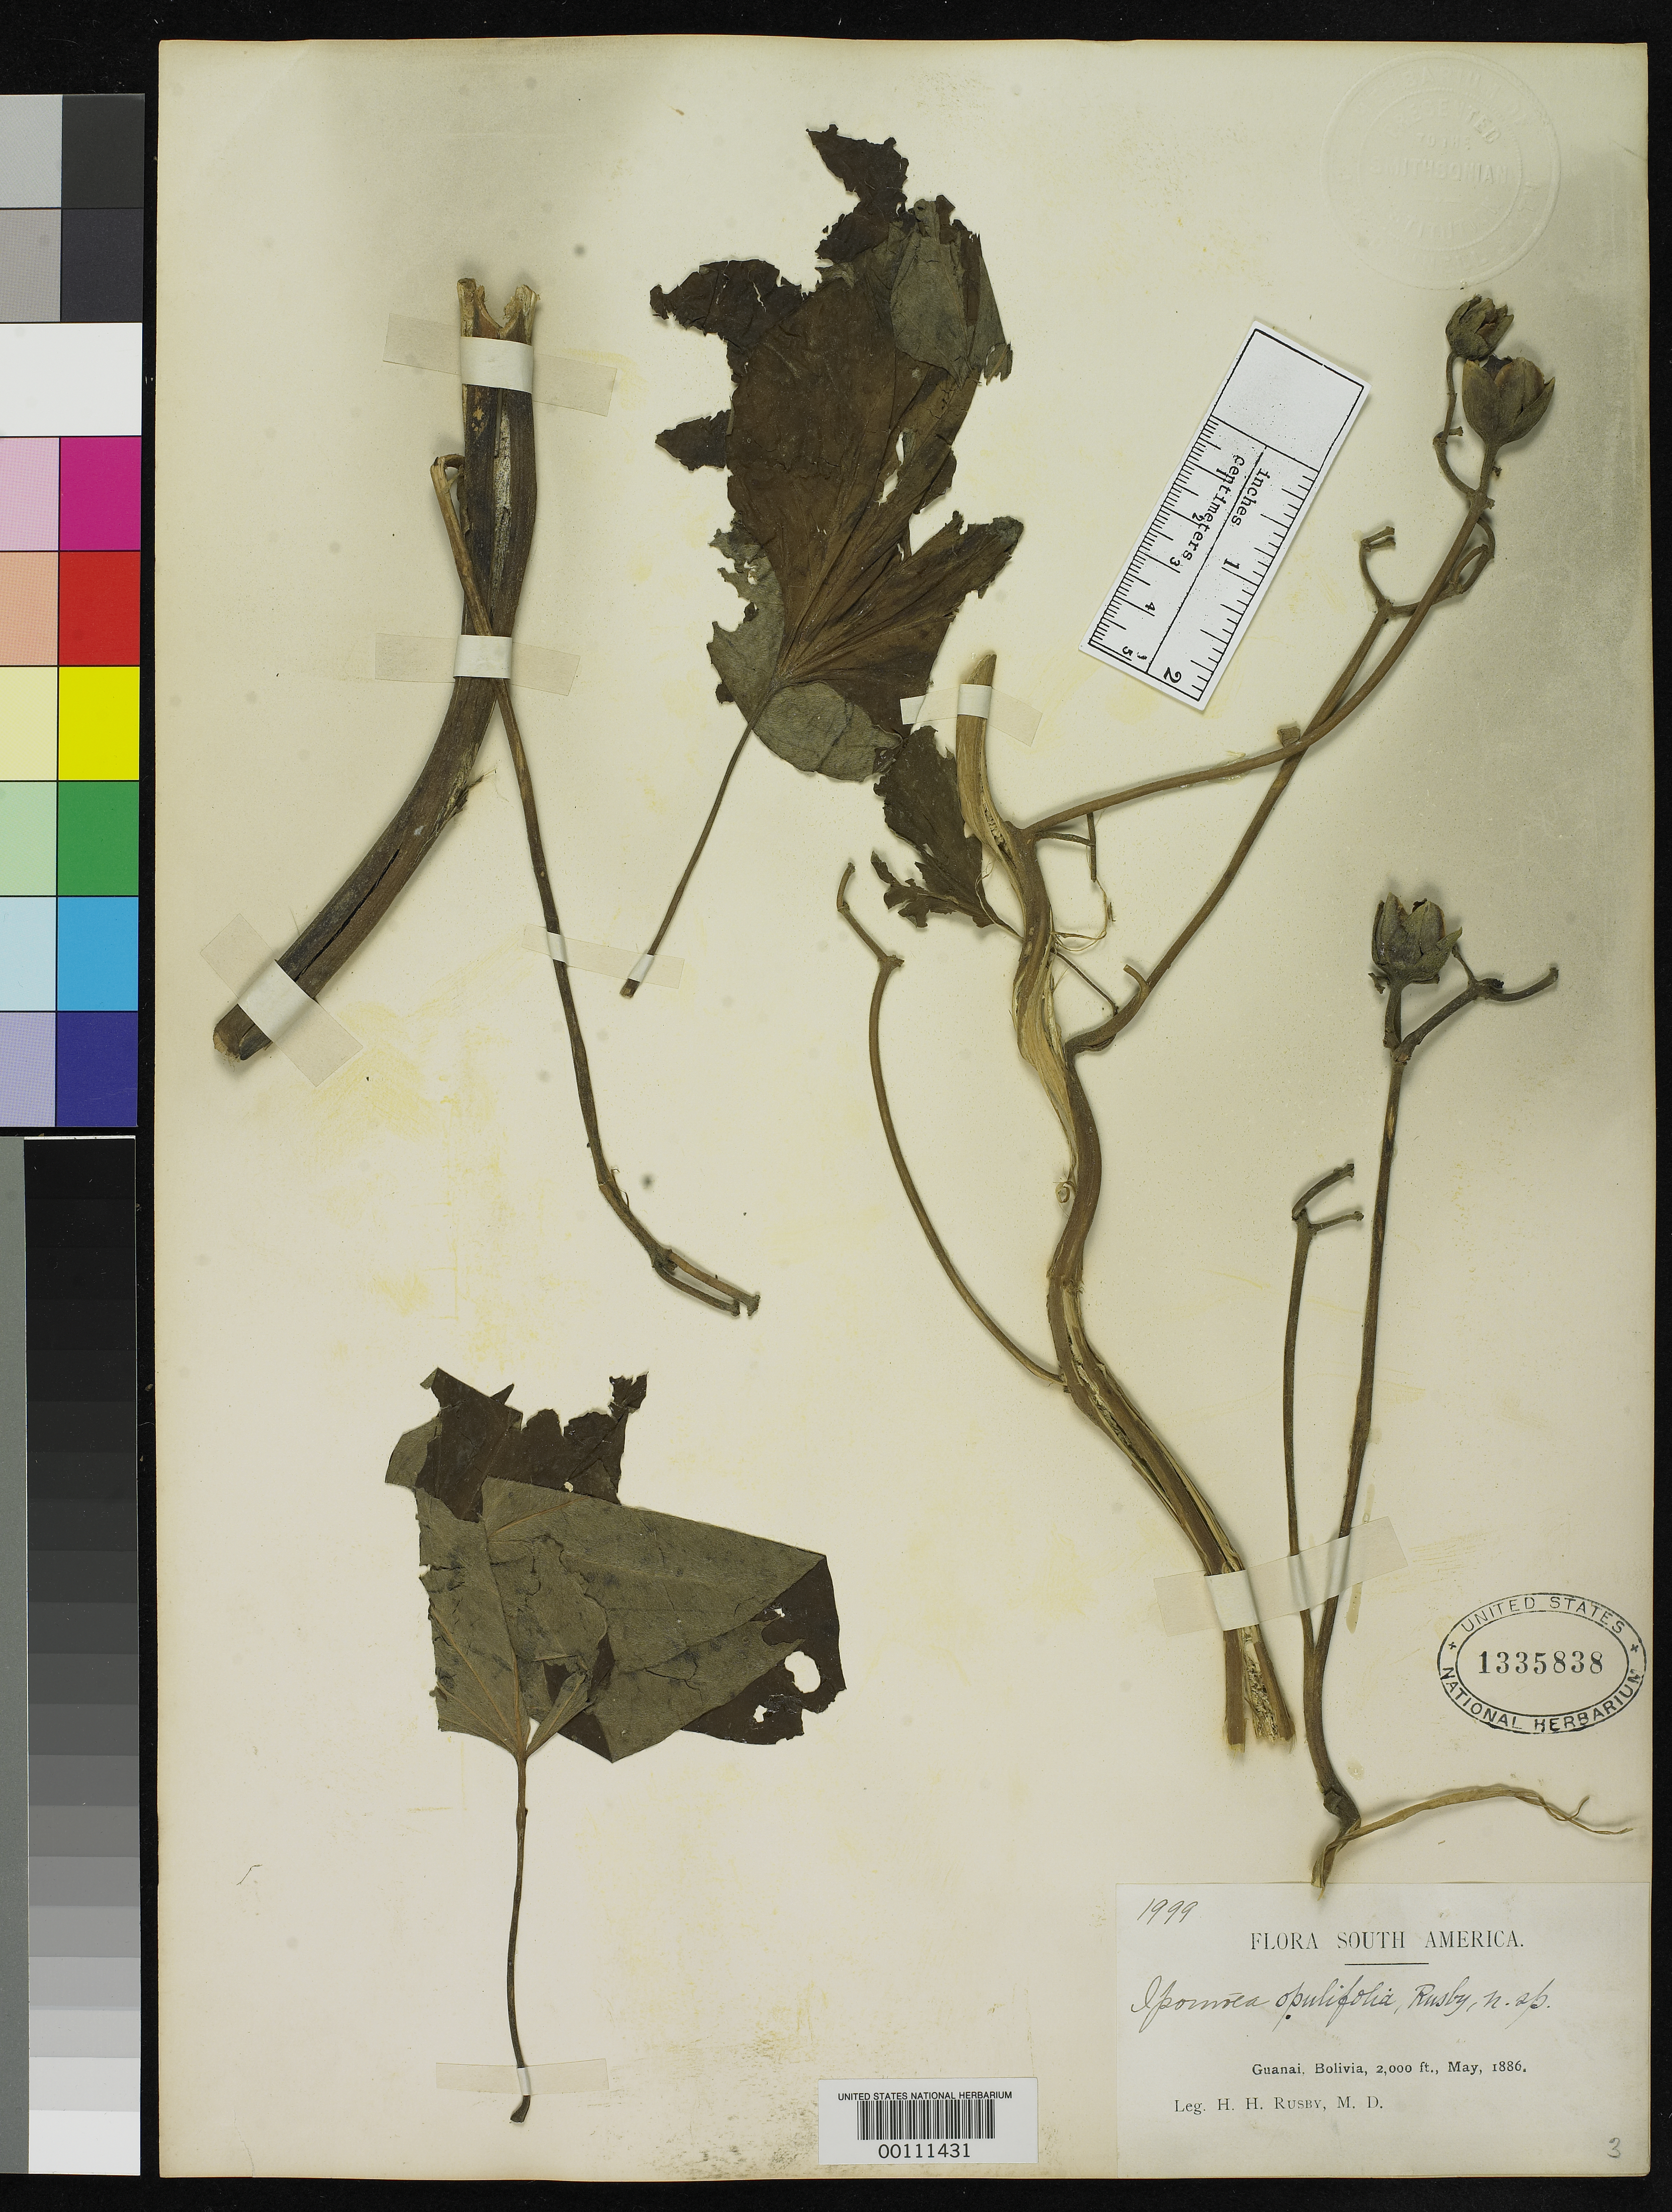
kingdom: Plantae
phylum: Tracheophyta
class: Magnoliopsida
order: Solanales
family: Convolvulaceae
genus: Ipomoea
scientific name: Ipomoea opulifolia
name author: Rusby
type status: Isosyntype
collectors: M. Bang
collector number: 2506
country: Bolivia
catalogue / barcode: US 1335838